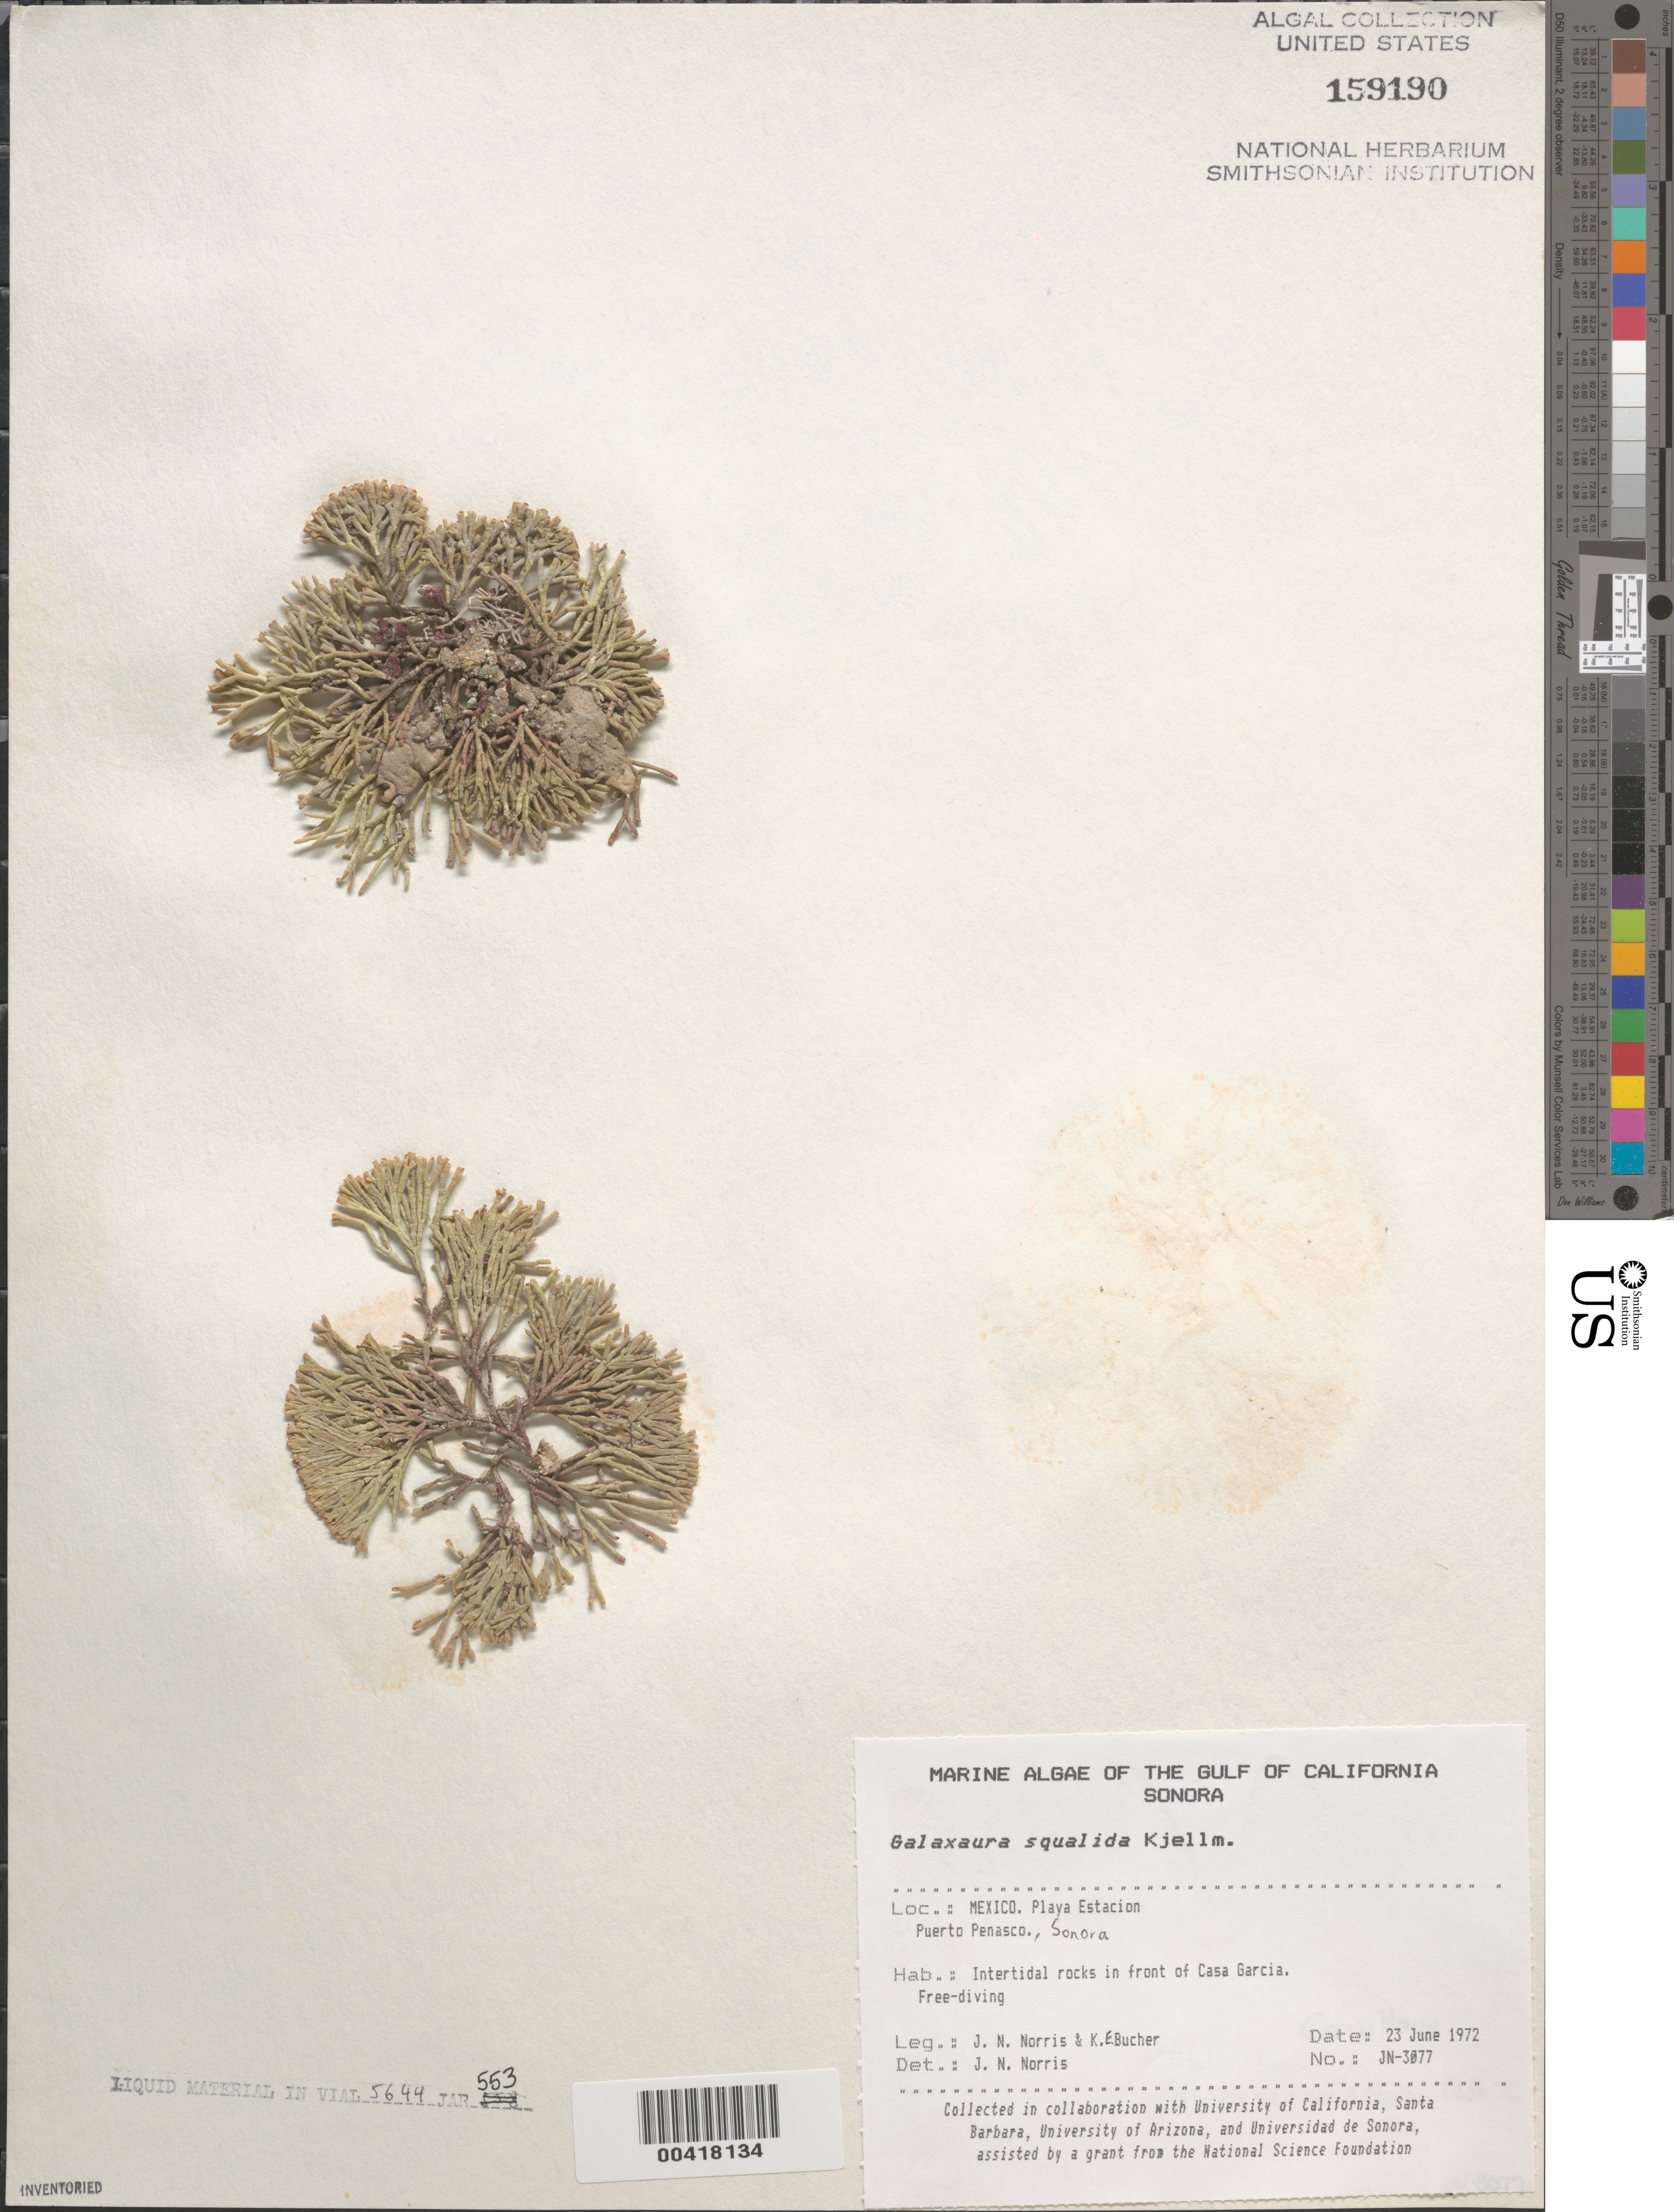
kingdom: Plantae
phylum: Rhodophyta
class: Florideophyceae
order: Nemaliales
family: Galaxauraceae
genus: Galaxaura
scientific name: Galaxaura rugosa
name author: (Ellis & Sol.) J.V.Lamouroux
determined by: Algae name updating Project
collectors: J. N. Norris & K. E. Bucher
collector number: JN-3077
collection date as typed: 23 Jun 1972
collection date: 1972-06-23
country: Mexico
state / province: Sonora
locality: Playa Estacion, Puerto Penasco, Casa Garcia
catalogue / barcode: US 159190